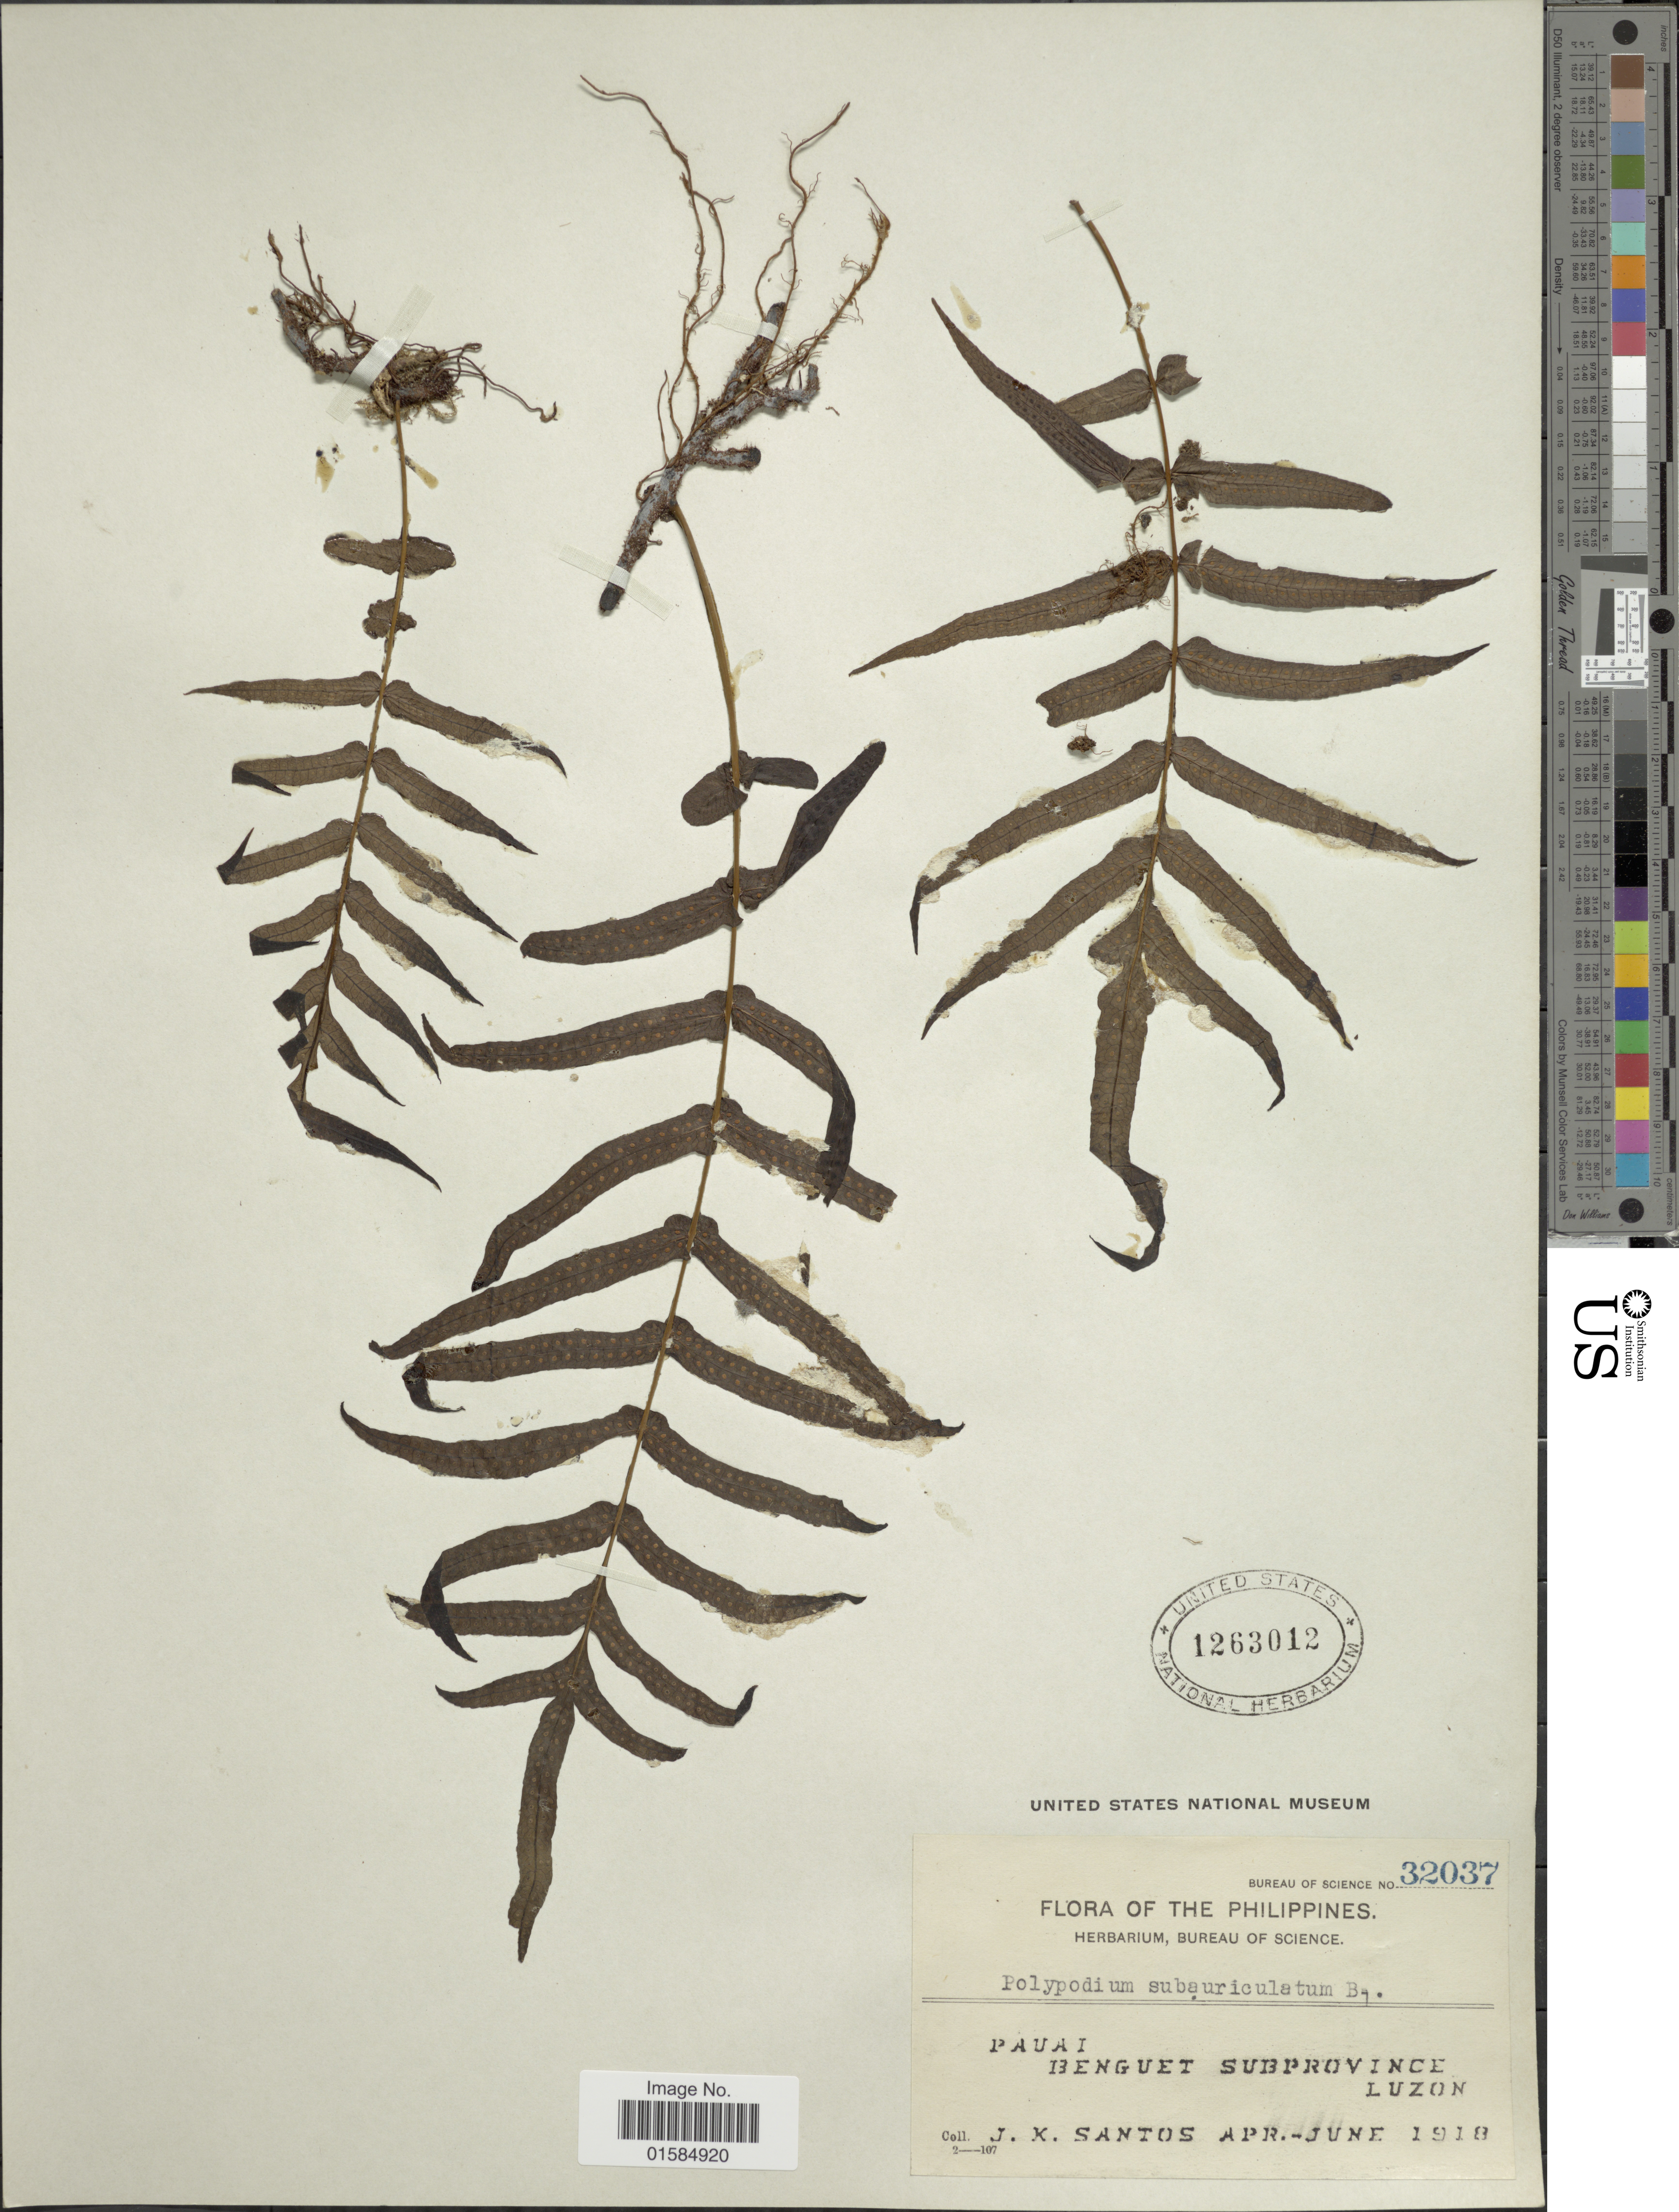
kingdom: Plantae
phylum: Tracheophyta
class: Polypodiopsida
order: Polypodiales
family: Polypodiaceae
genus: Goniophlebium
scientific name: Goniophlebium subauriculatum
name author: (Blume) C. Presl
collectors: J. K. Santos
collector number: Bureau of Science 32037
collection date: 1918-04/1918-06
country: Philippines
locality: Pauai, benguet Subprovince, Luzon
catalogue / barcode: US 1263012